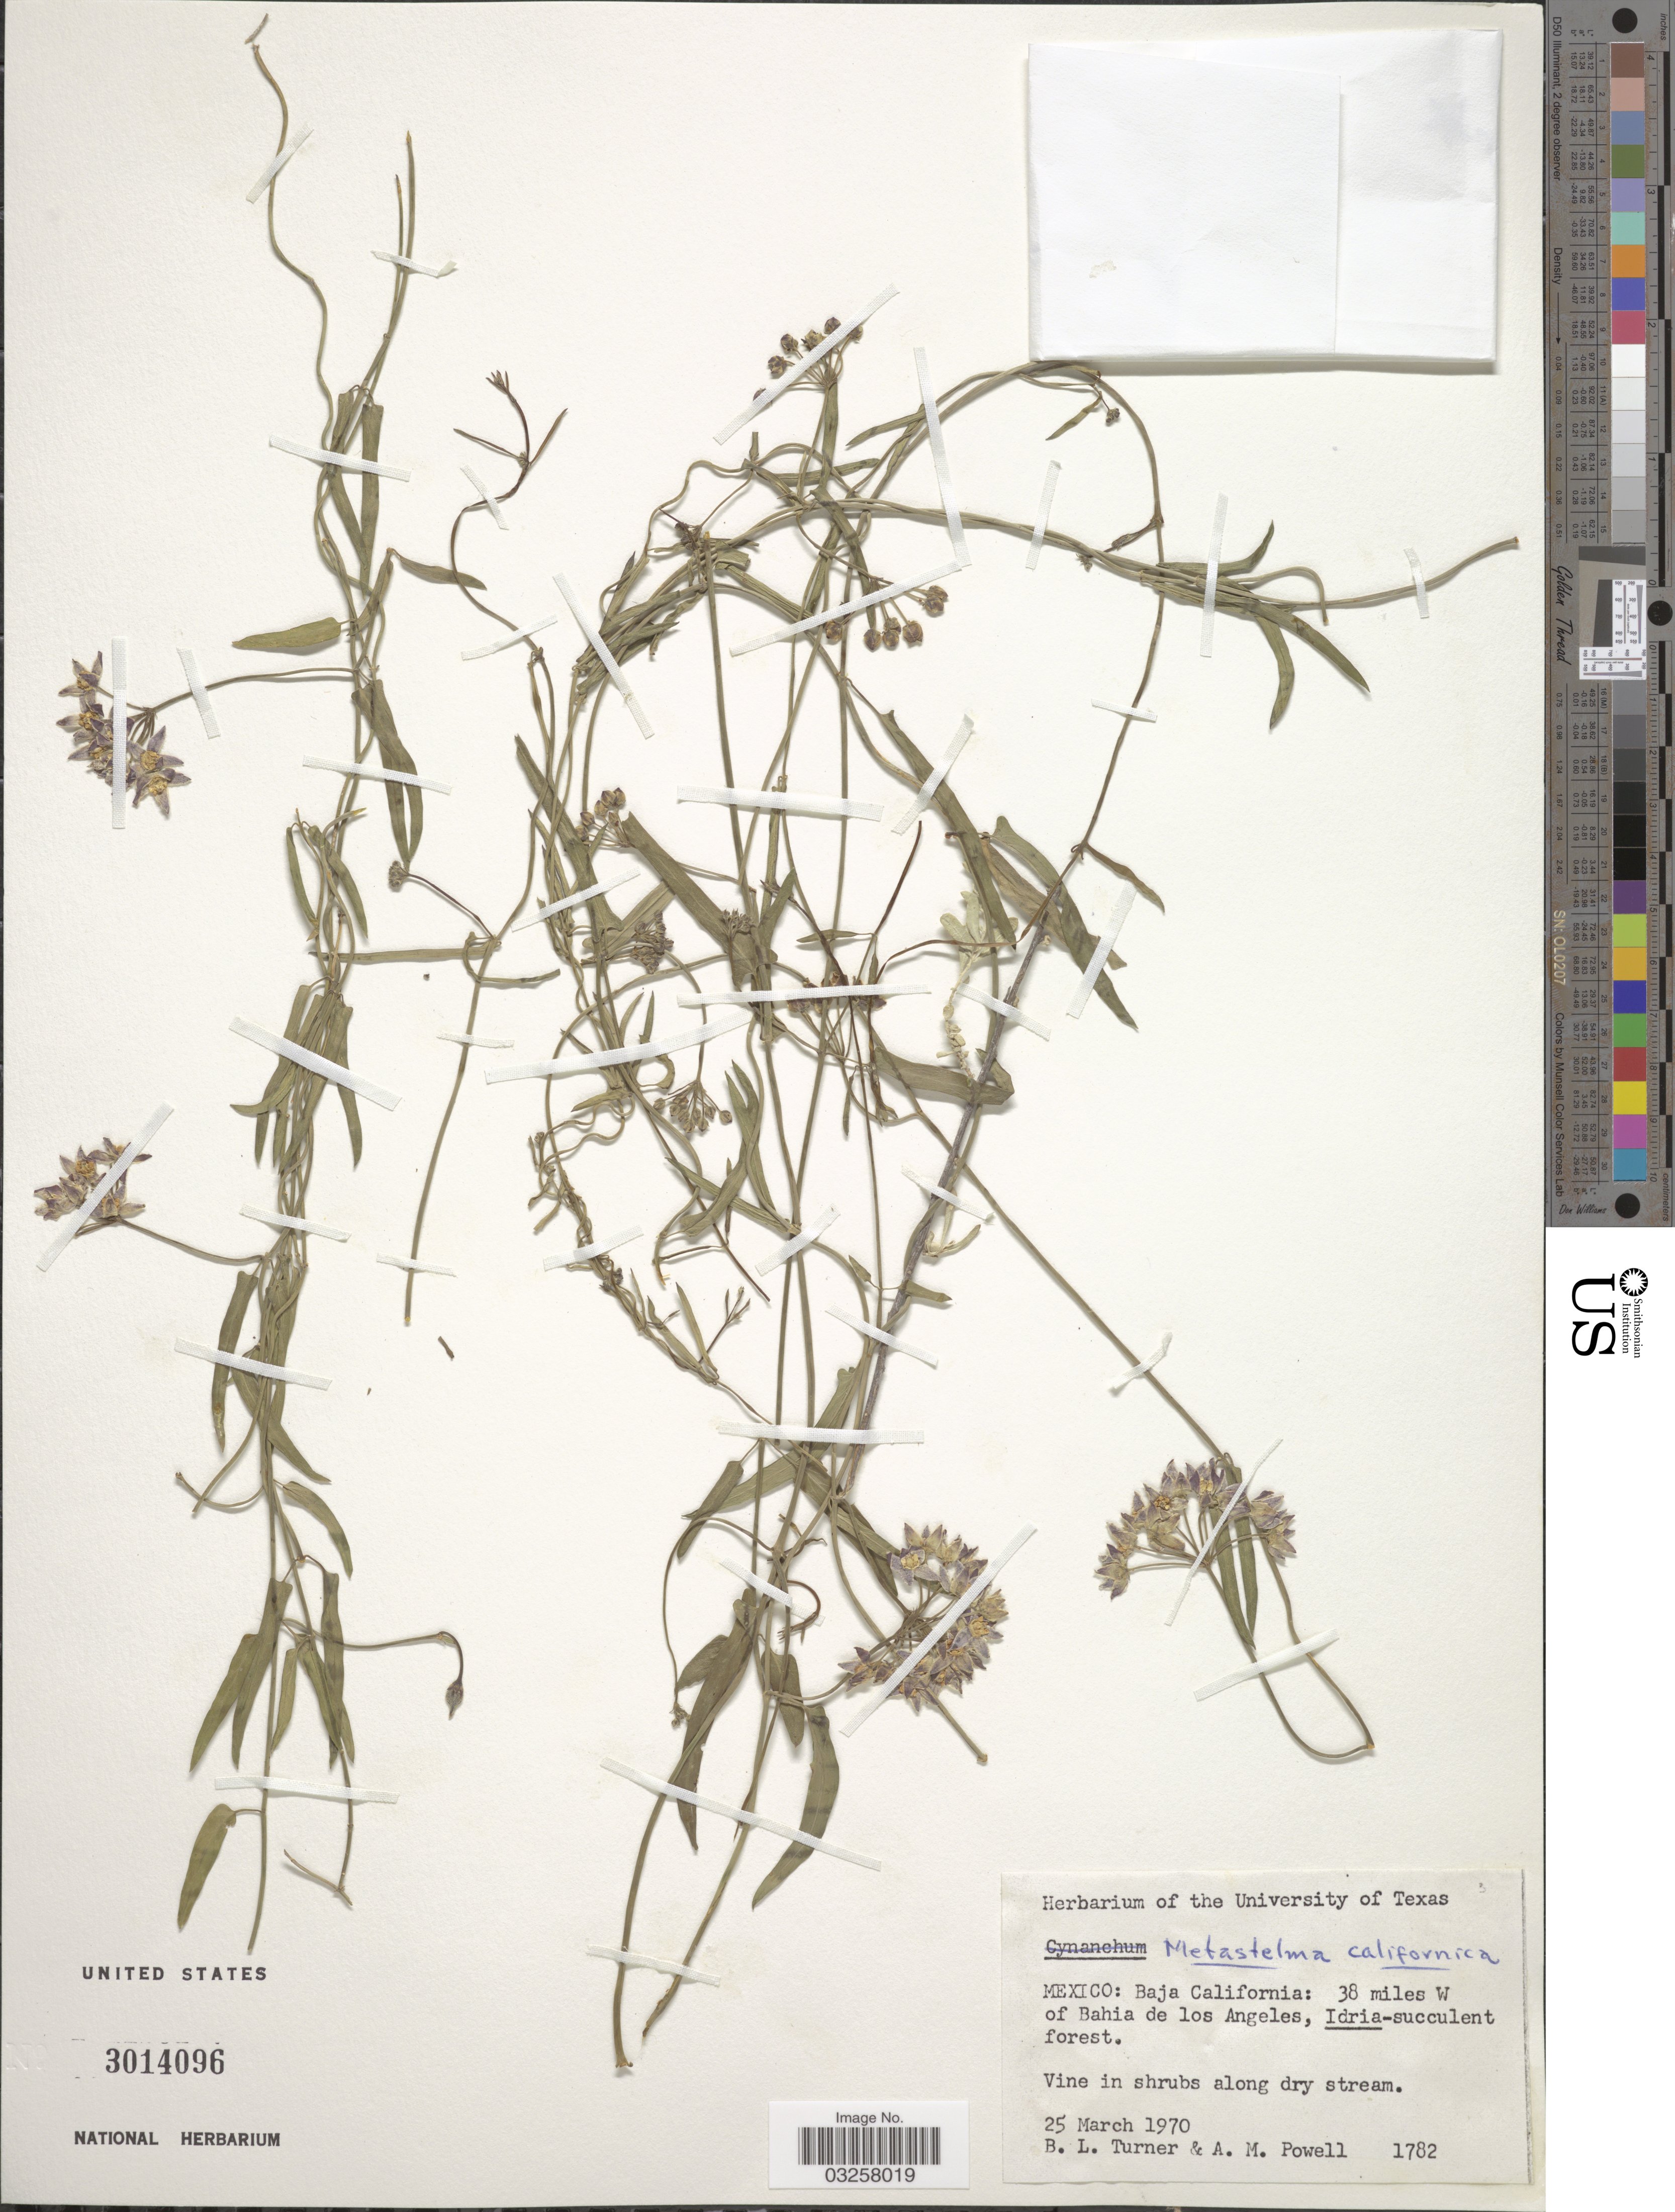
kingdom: Plantae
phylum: Tracheophyta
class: Magnoliopsida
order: Gentianales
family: Apocynaceae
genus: Metastelma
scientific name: Metastelma barbigerum subsp. barbigerum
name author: Scheele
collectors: B. L. Turner & A. M. Powell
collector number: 1782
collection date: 1970-03-25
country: Mexico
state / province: Baja California Norte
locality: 38 miles W of Bahia de los Angeles.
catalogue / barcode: US 3014096